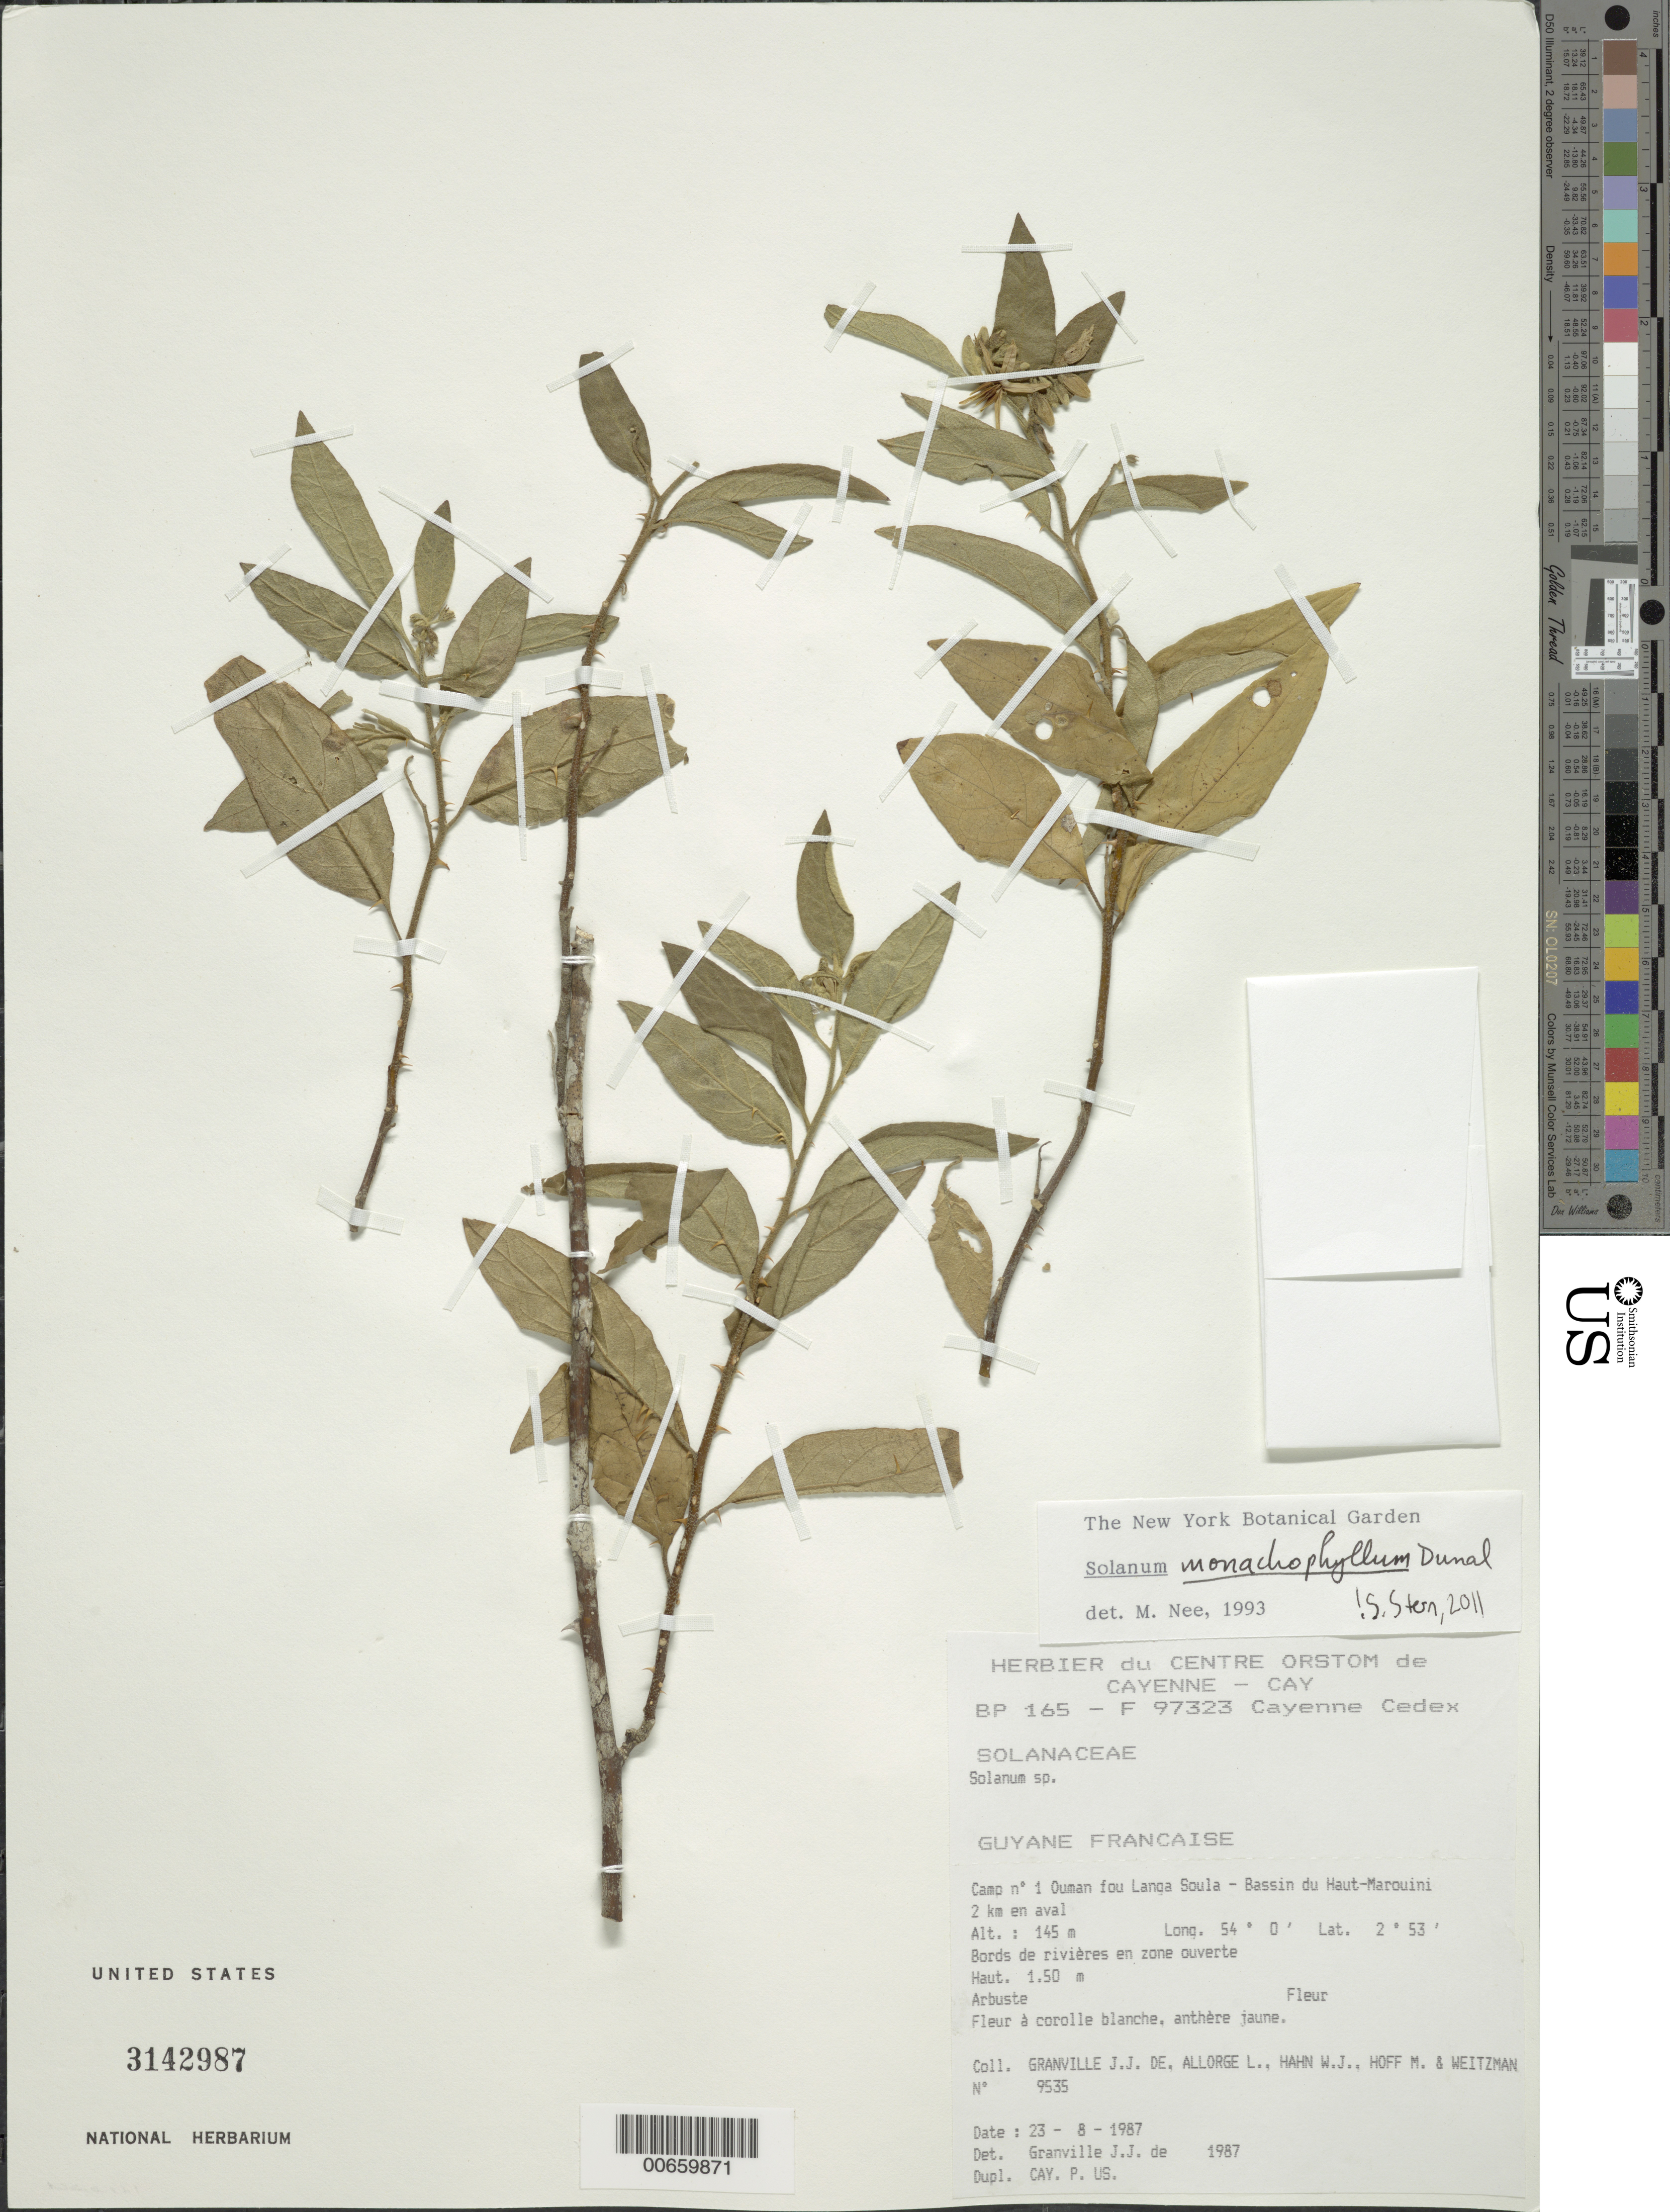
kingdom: Plantae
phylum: Tracheophyta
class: Magnoliopsida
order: Solanales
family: Solanaceae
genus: Solanum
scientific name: Solanum monachophyllum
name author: Dunal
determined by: Nee, Michael H.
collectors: J.-J. de Granville, L. Allorge, W. J. Hahn & M. Hoff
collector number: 9535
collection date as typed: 8 Aug 1987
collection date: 1987-08-08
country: French Guiana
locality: Ouman fou Langa Soula, Camp #1, Bassin du Haut-Marouini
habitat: Bords de rivières en zone ouverte.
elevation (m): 145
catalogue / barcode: US 3142987